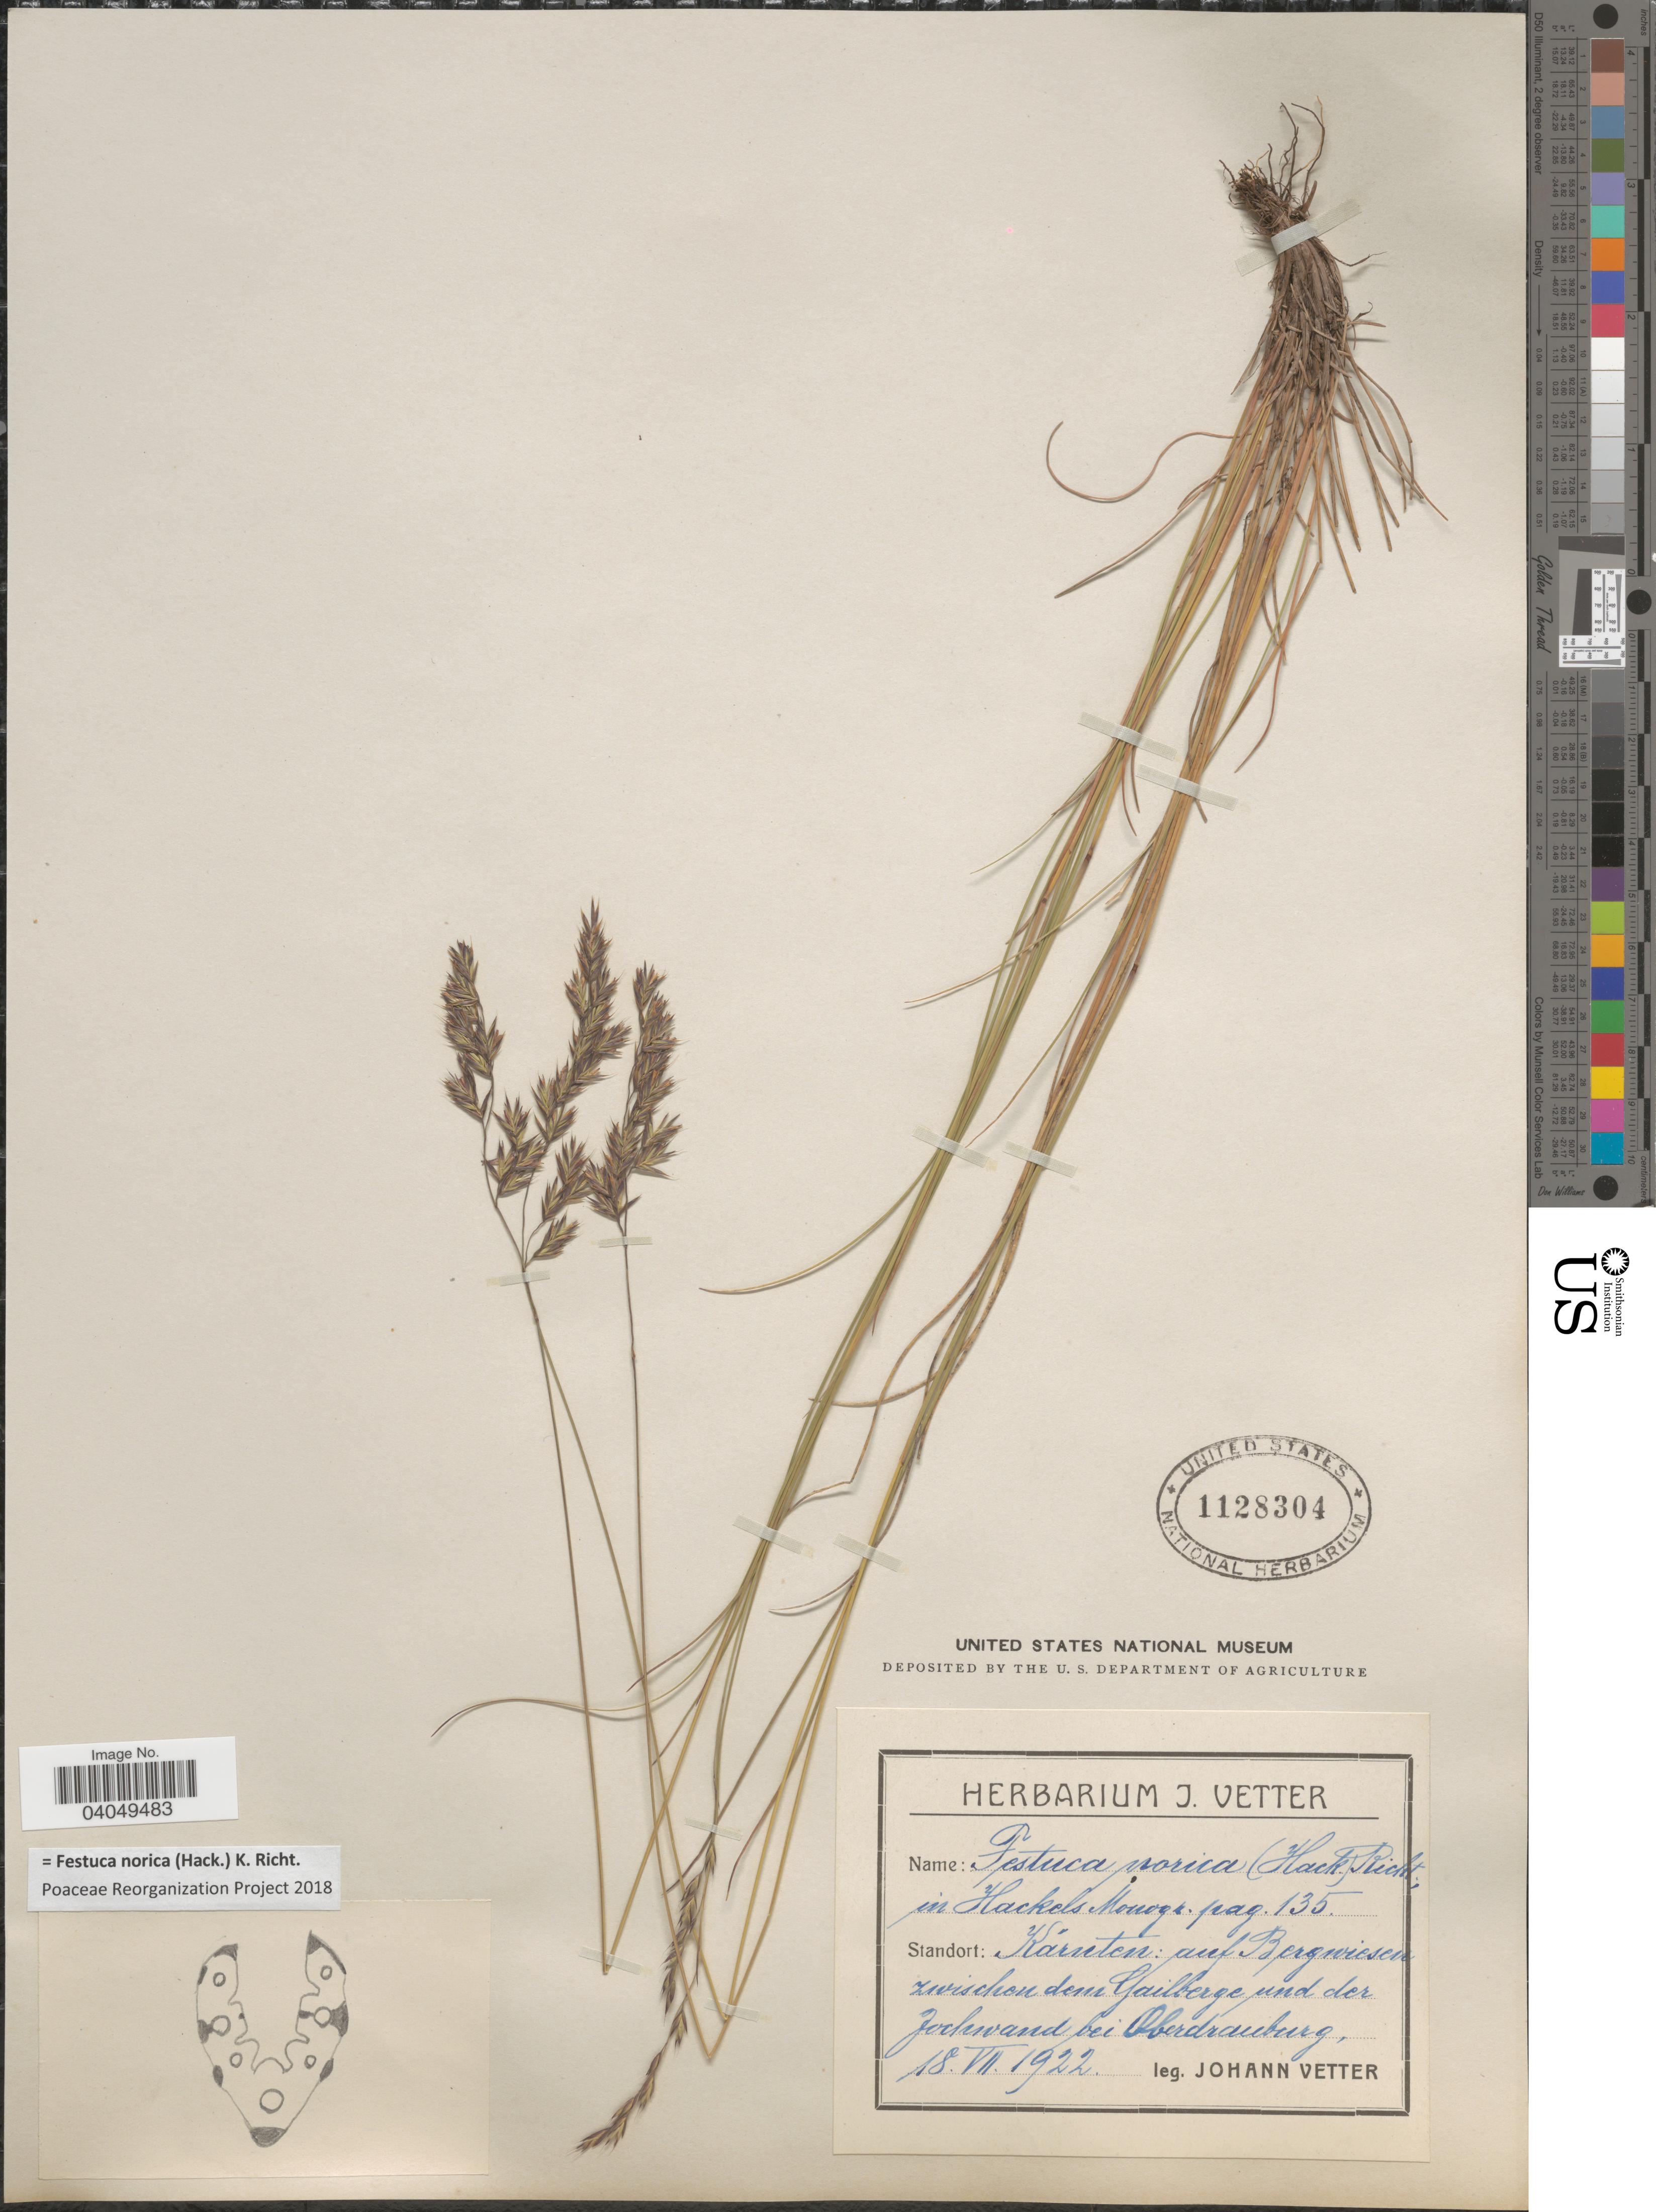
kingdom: Plantae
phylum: Tracheophyta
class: Liliopsida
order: Poales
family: Poaceae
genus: Festuca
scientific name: Festuca norica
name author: (Hack.) K. Richt.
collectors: J. Vetter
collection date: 1922-07-18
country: Austria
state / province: Karnten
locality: Auf Bergwiesen zwischen dem Gailberge und der Jochwand bei Oberdrauburg.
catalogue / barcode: US 1128304